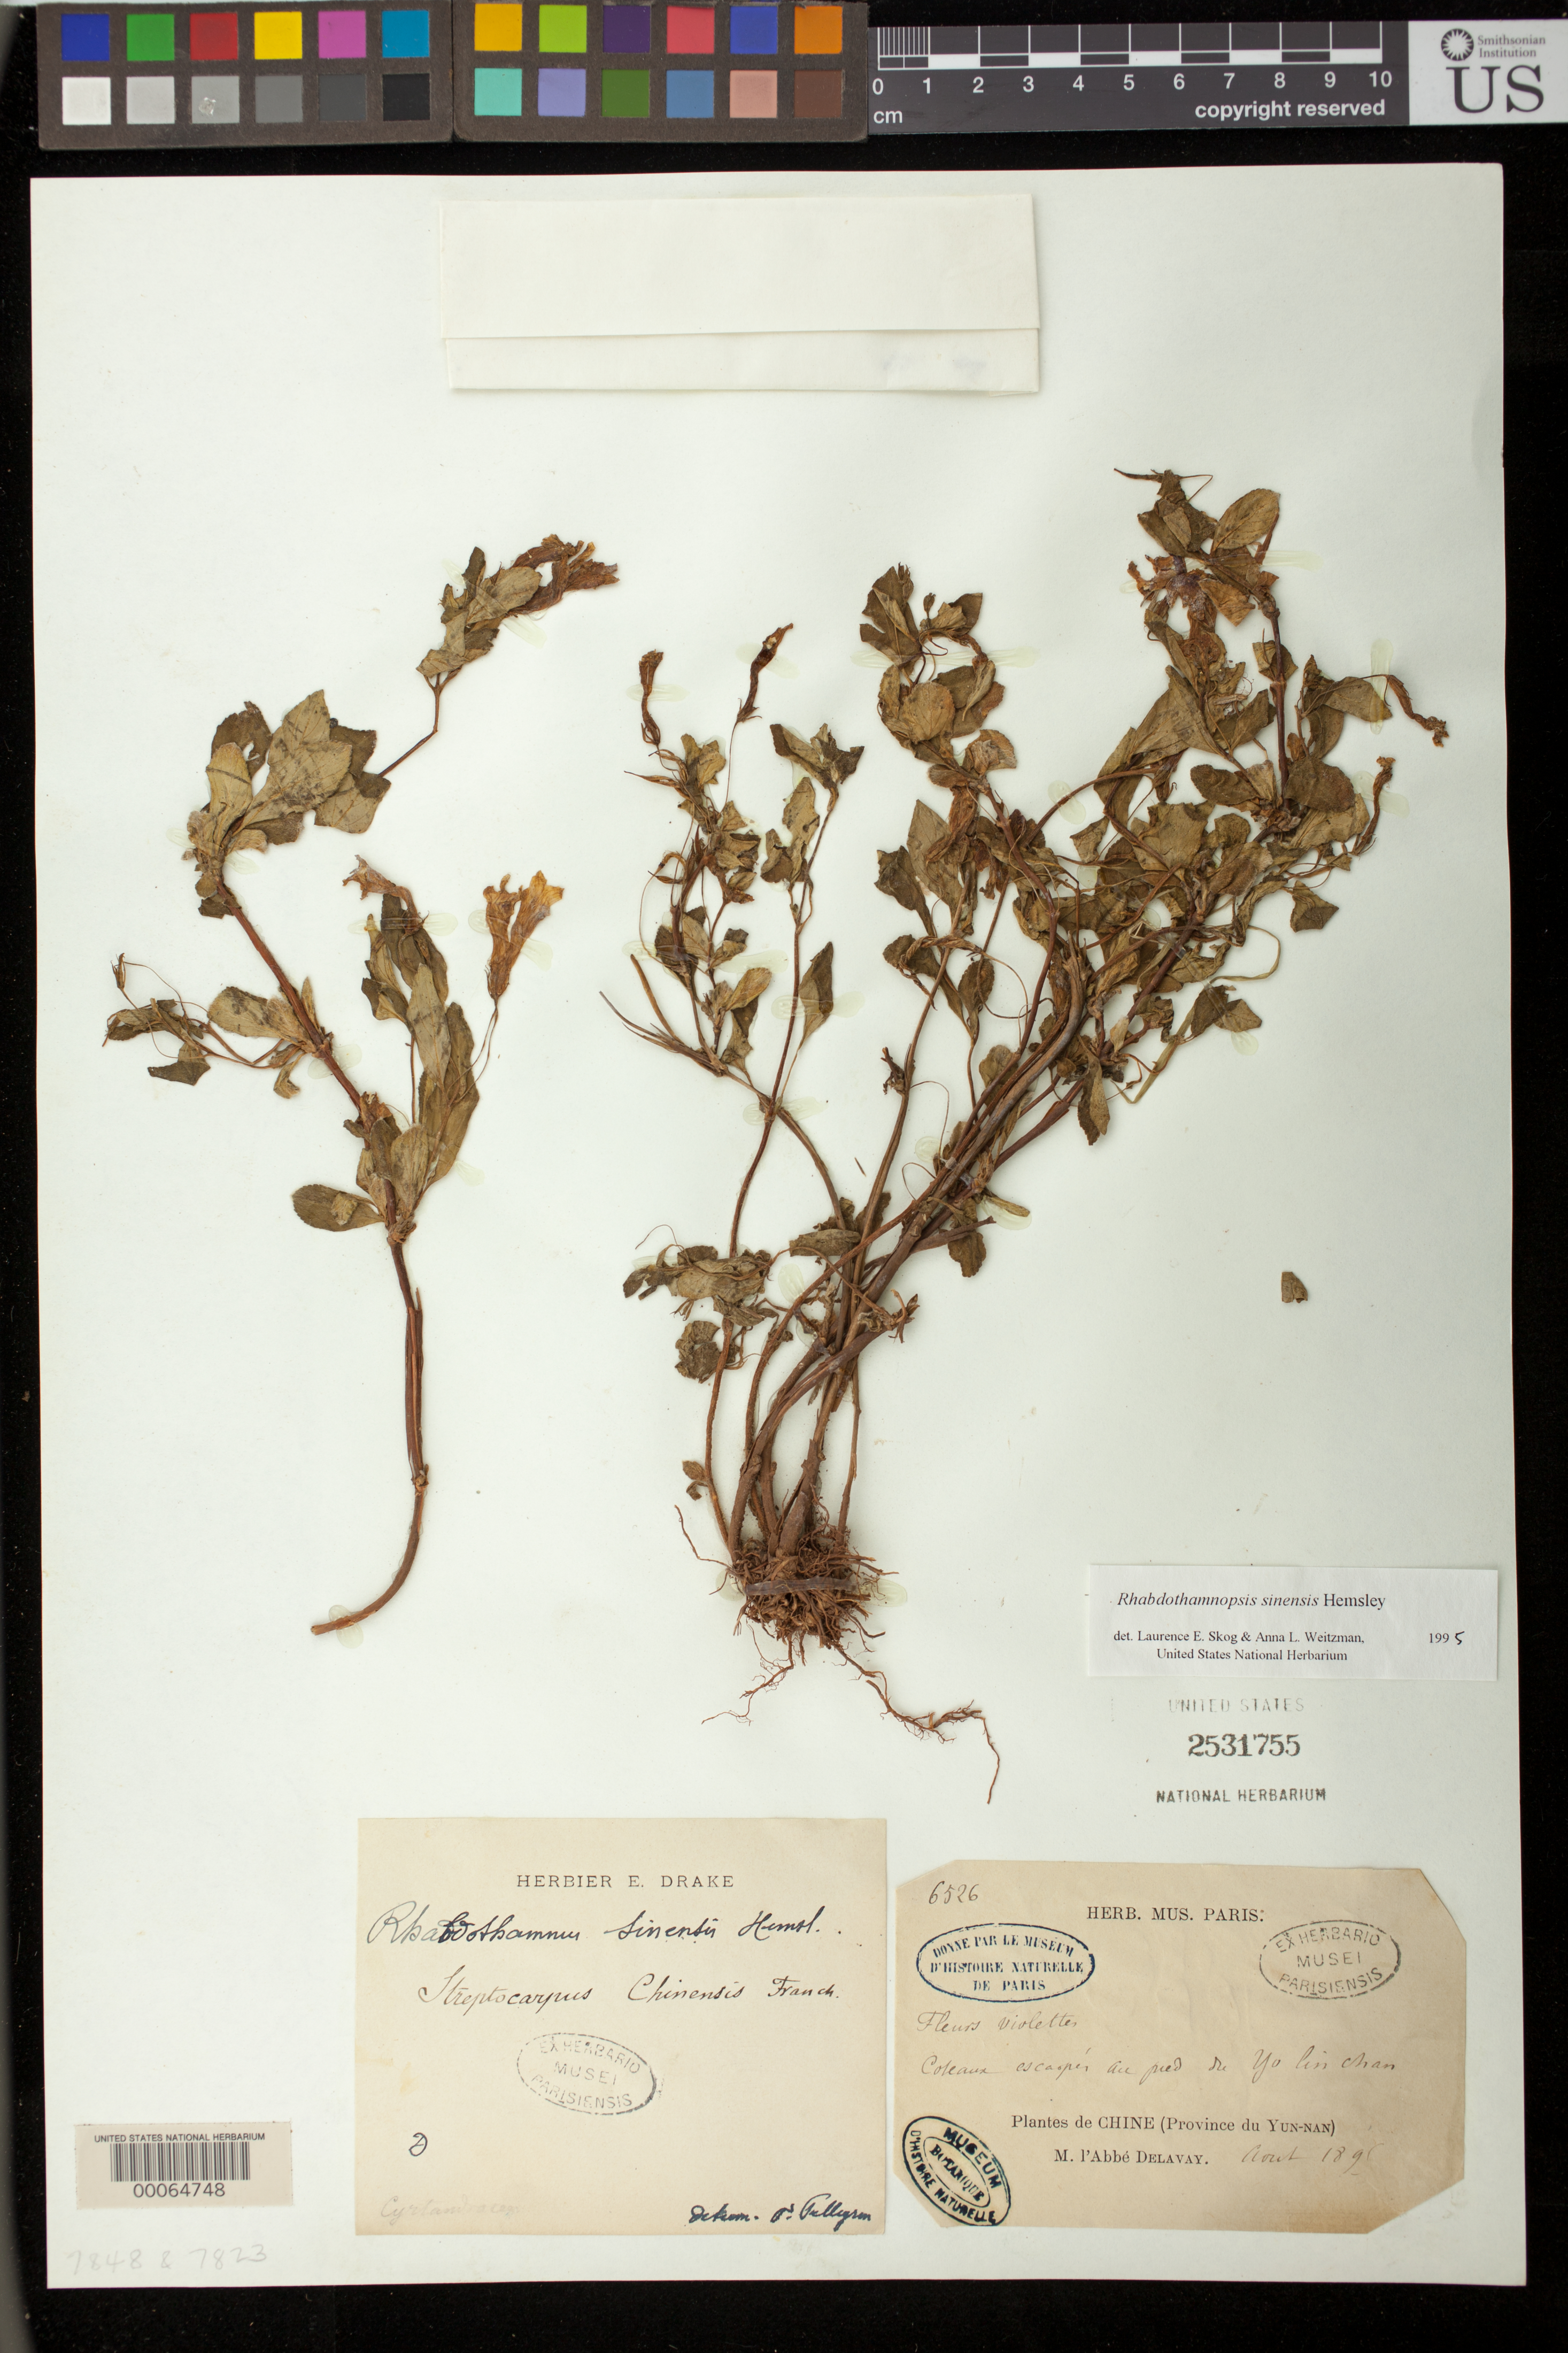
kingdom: Plantae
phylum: Tracheophyta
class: Magnoliopsida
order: Lamiales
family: Gesneriaceae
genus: Rhabdothamnopsis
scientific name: Rhabdothamnopsis sinensis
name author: Hemsl.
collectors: P. Delavay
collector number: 6526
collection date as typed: Aug 1895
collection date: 1895-08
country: China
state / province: Yunnan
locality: ... at the foot of yo lin chan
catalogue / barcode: US 2531755